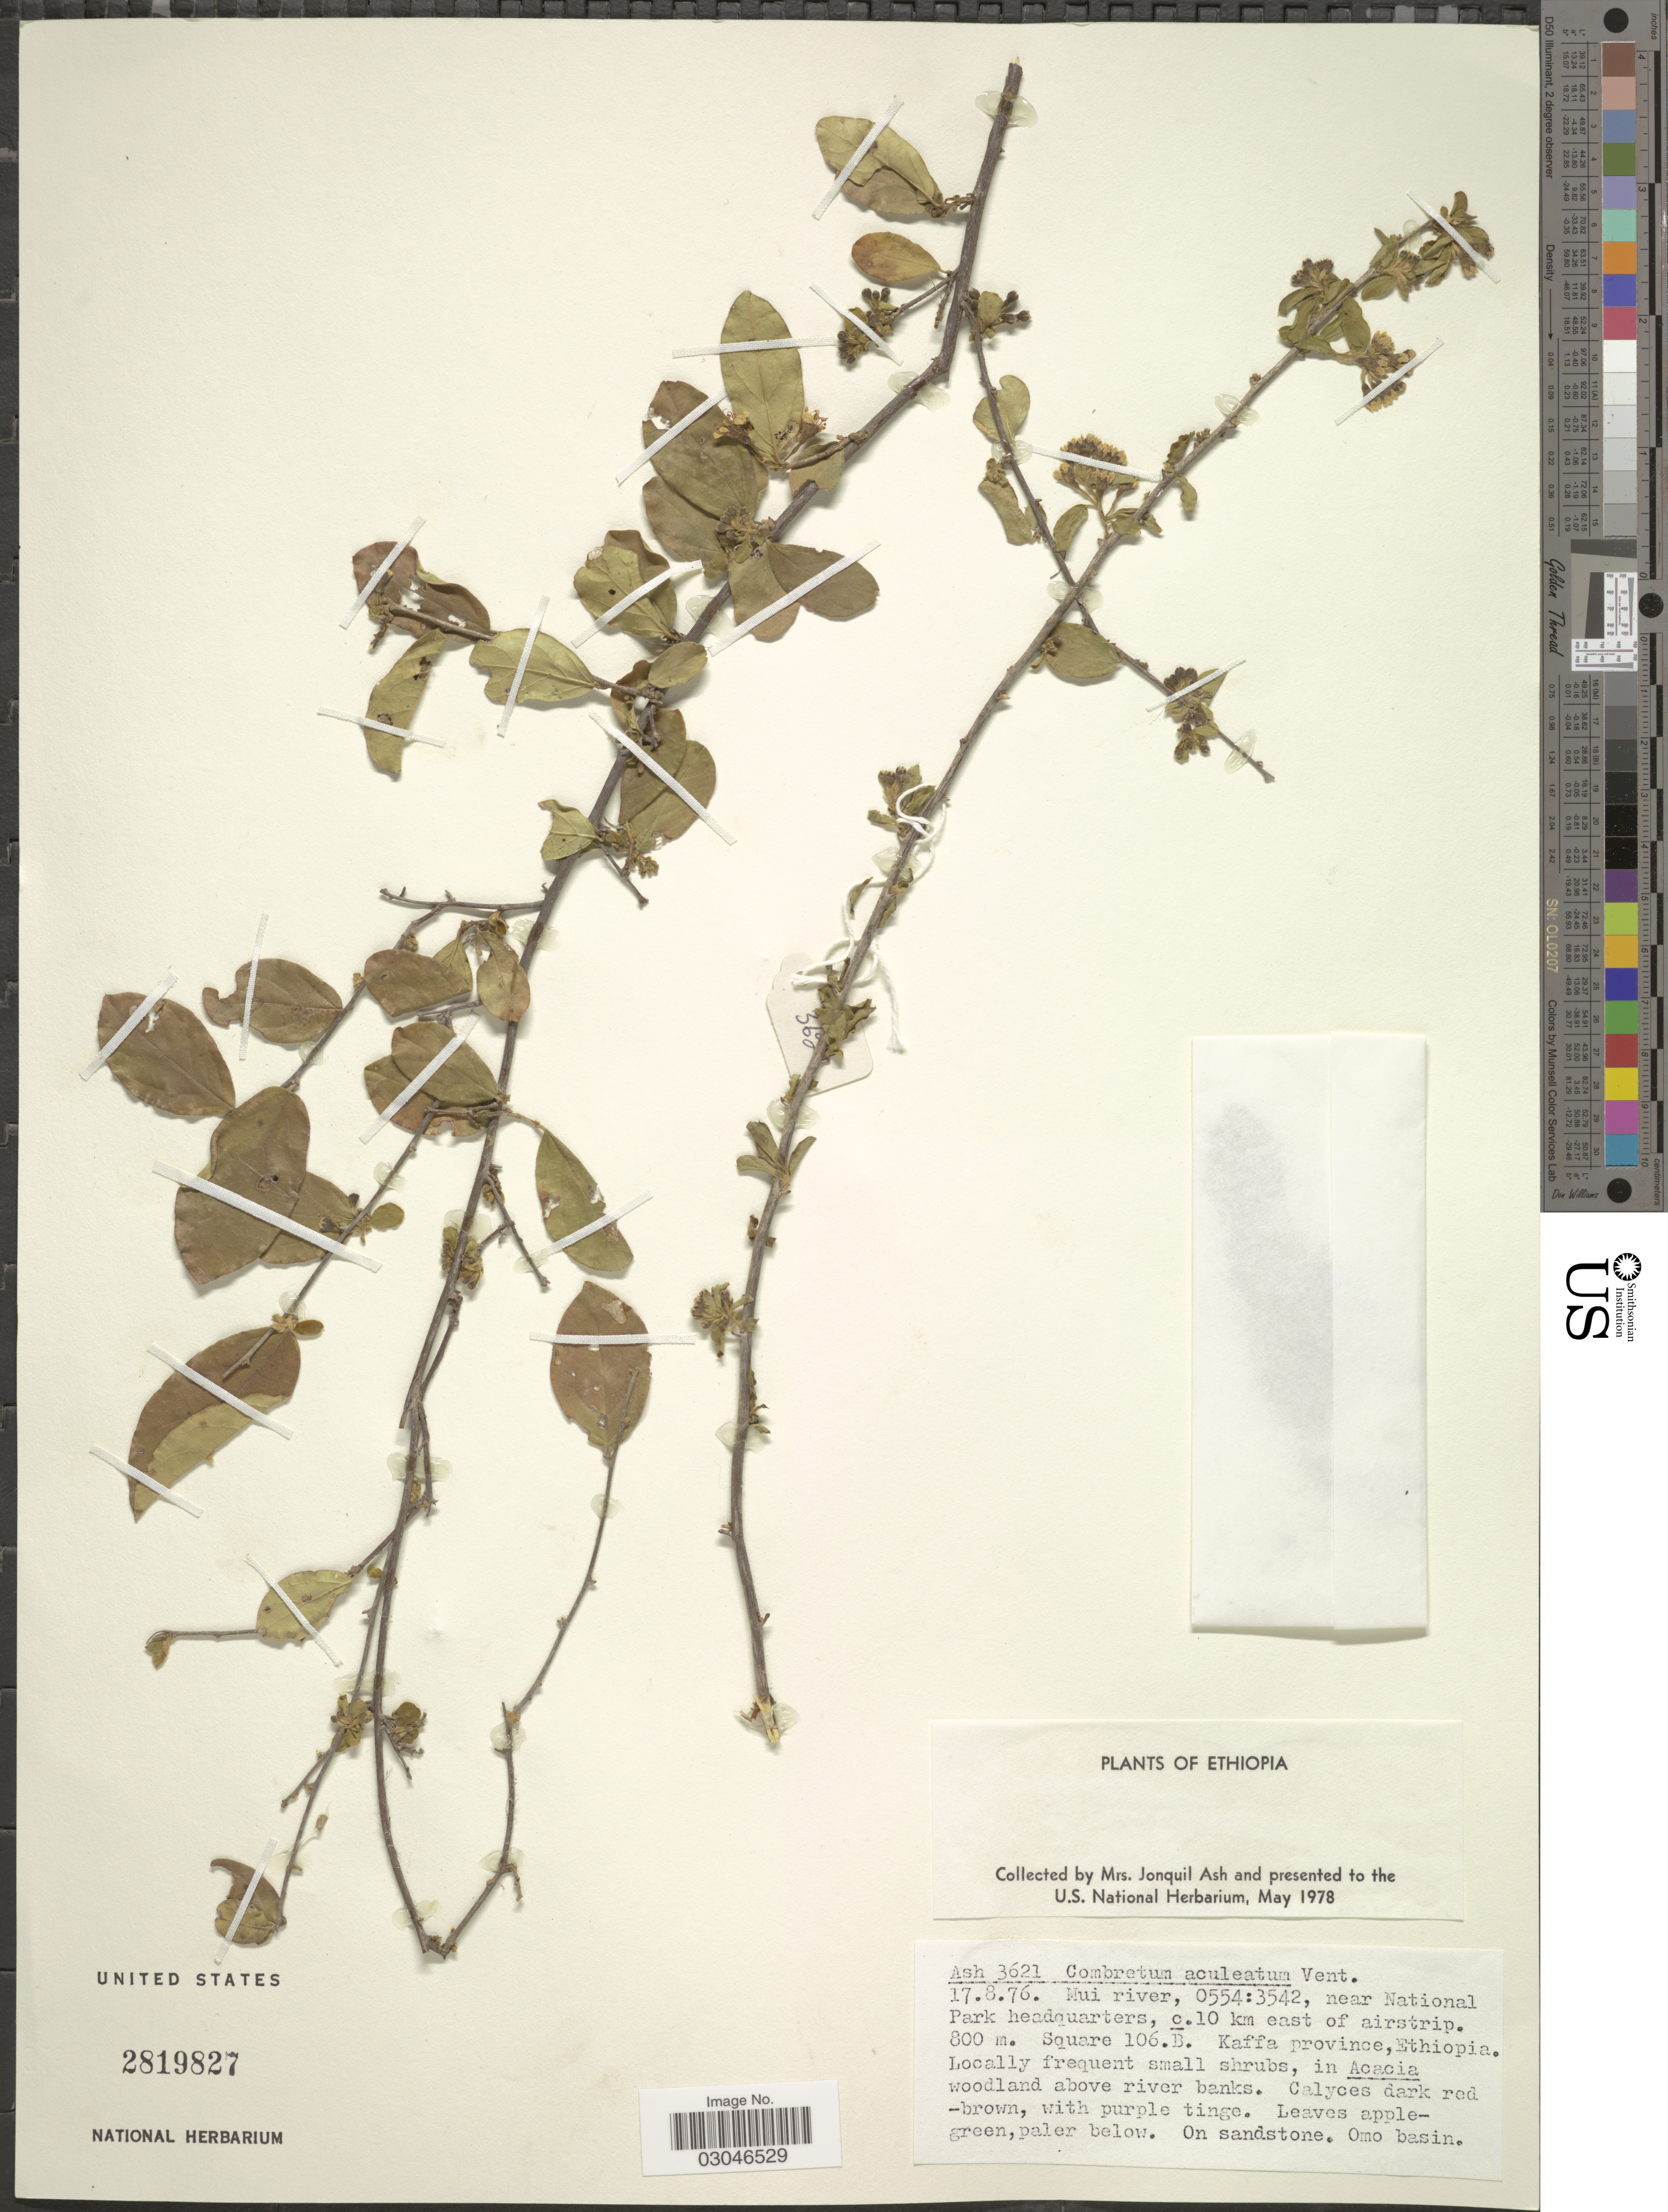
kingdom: Plantae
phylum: Tracheophyta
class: Magnoliopsida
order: Myrtales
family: Combretaceae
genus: Combretum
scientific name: Combretum aculeatum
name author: Vent.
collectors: J. Ash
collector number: Ash 3621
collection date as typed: Transcribed d/m/y: 17/8/76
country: Ethiopia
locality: Mui river, 0554:3542, near National Park headquarters, c. 10 km east of airstrip. Square 106.B. Kaffa province.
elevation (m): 800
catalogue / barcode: US 2819827